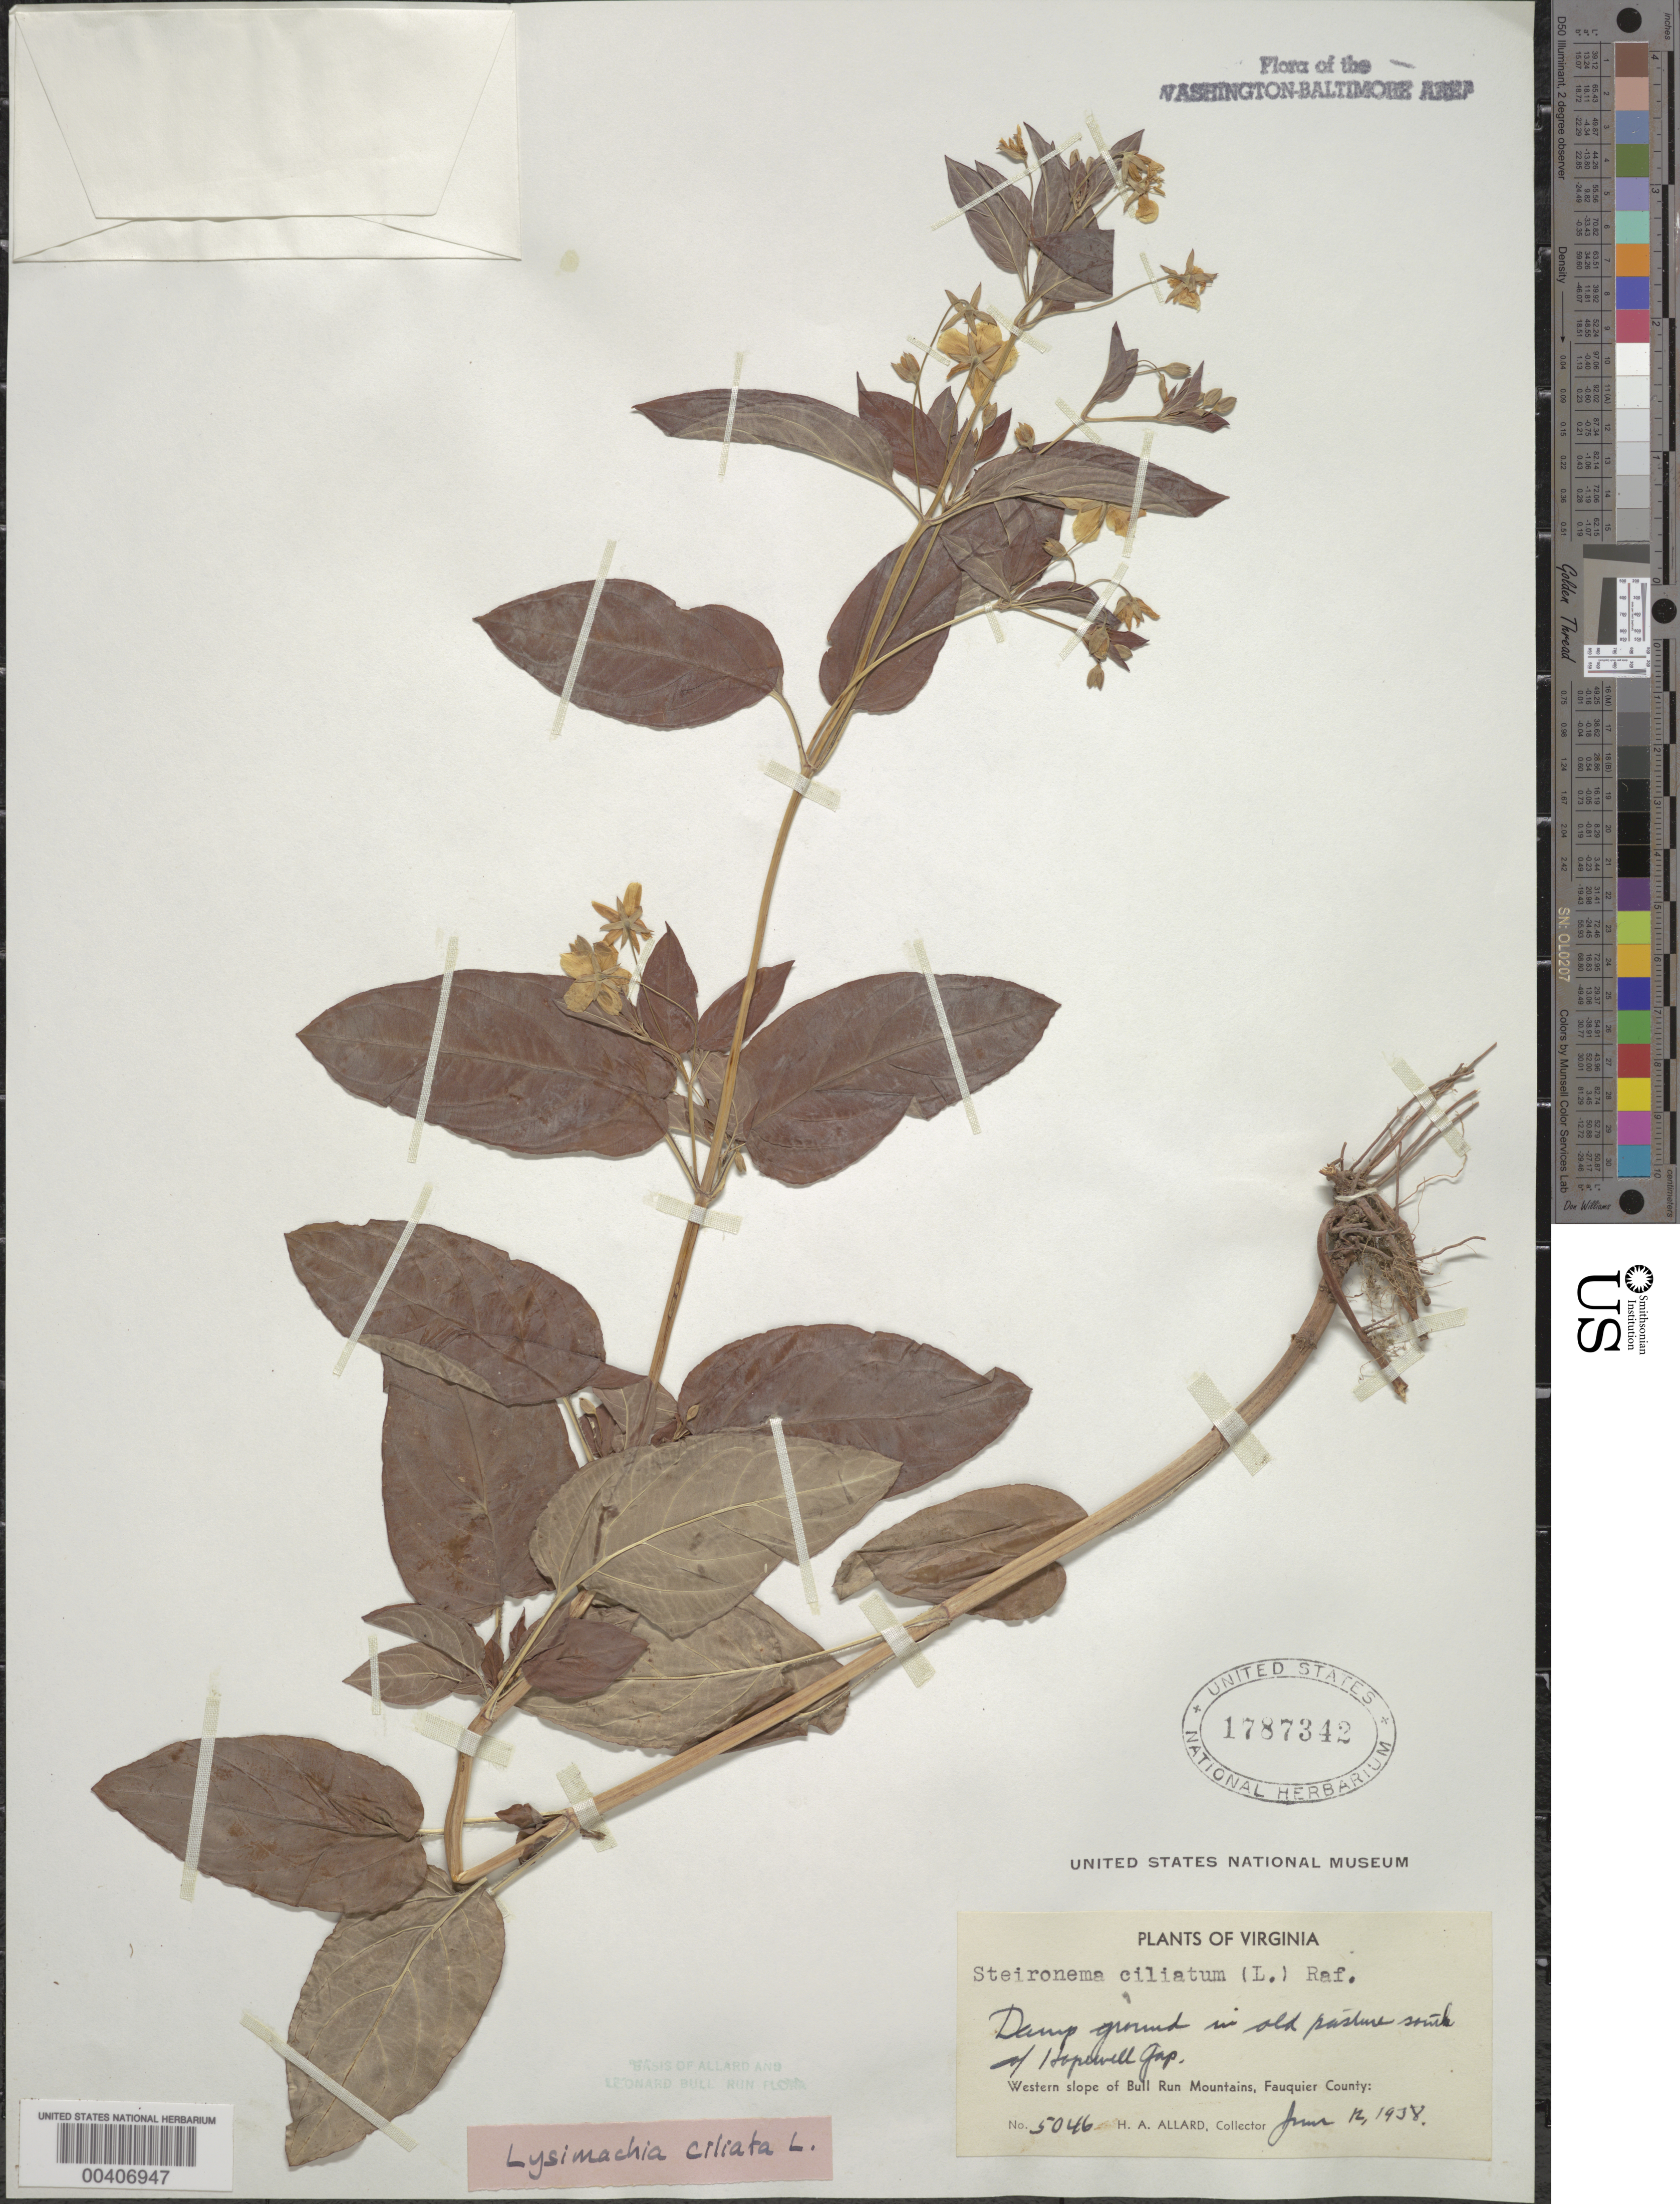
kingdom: Plantae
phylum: Tracheophyta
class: Magnoliopsida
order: Ericales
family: Primulaceae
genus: Lysimachia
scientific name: Lysimachia ciliata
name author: L.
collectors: H. A. Allard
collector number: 5046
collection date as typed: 12 Jun 1938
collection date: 1938-06-12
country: United States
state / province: Virginia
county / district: Fauquier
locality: South of Hopewell Gap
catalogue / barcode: US 1787342